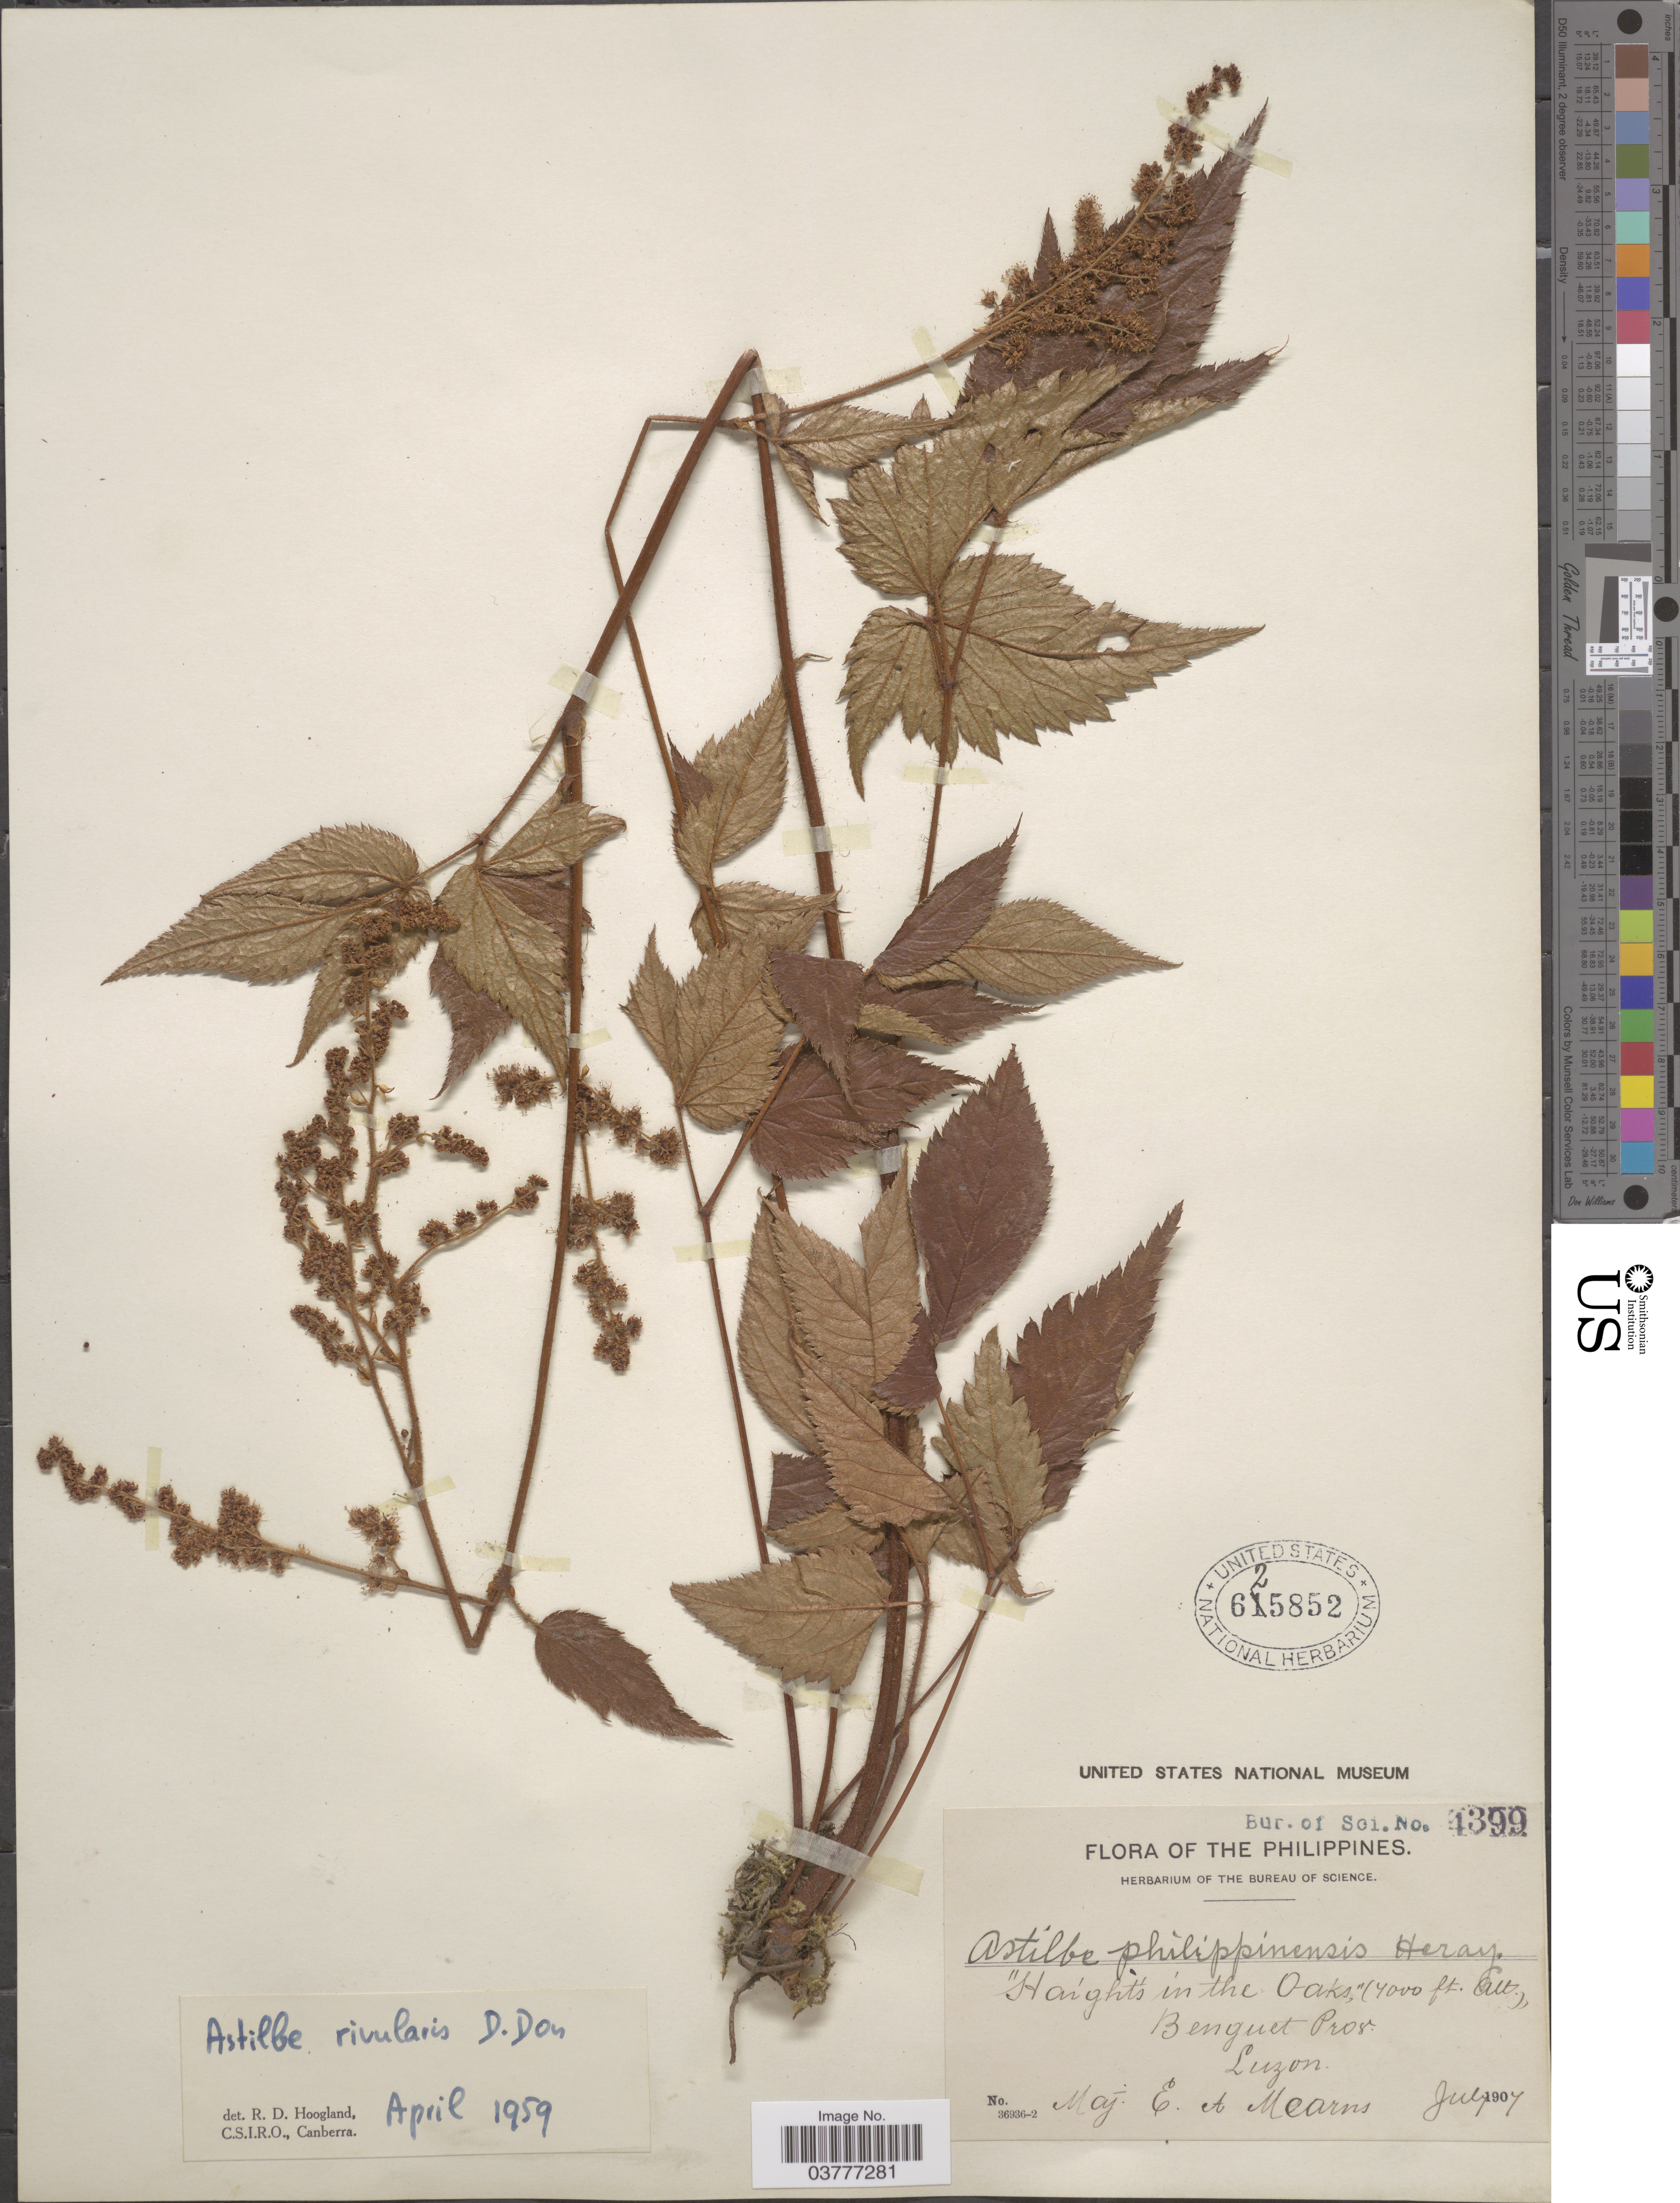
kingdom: Plantae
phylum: Tracheophyta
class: Magnoliopsida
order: Saxifragales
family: Saxifragaceae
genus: Astilbe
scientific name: Astilbe philippinensis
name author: A. Henry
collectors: E. A. Mearns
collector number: Bur. of Sci. 4399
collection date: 1907-07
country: Philippines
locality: Benguet Prov, Luzon.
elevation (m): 1219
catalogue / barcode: US 625852